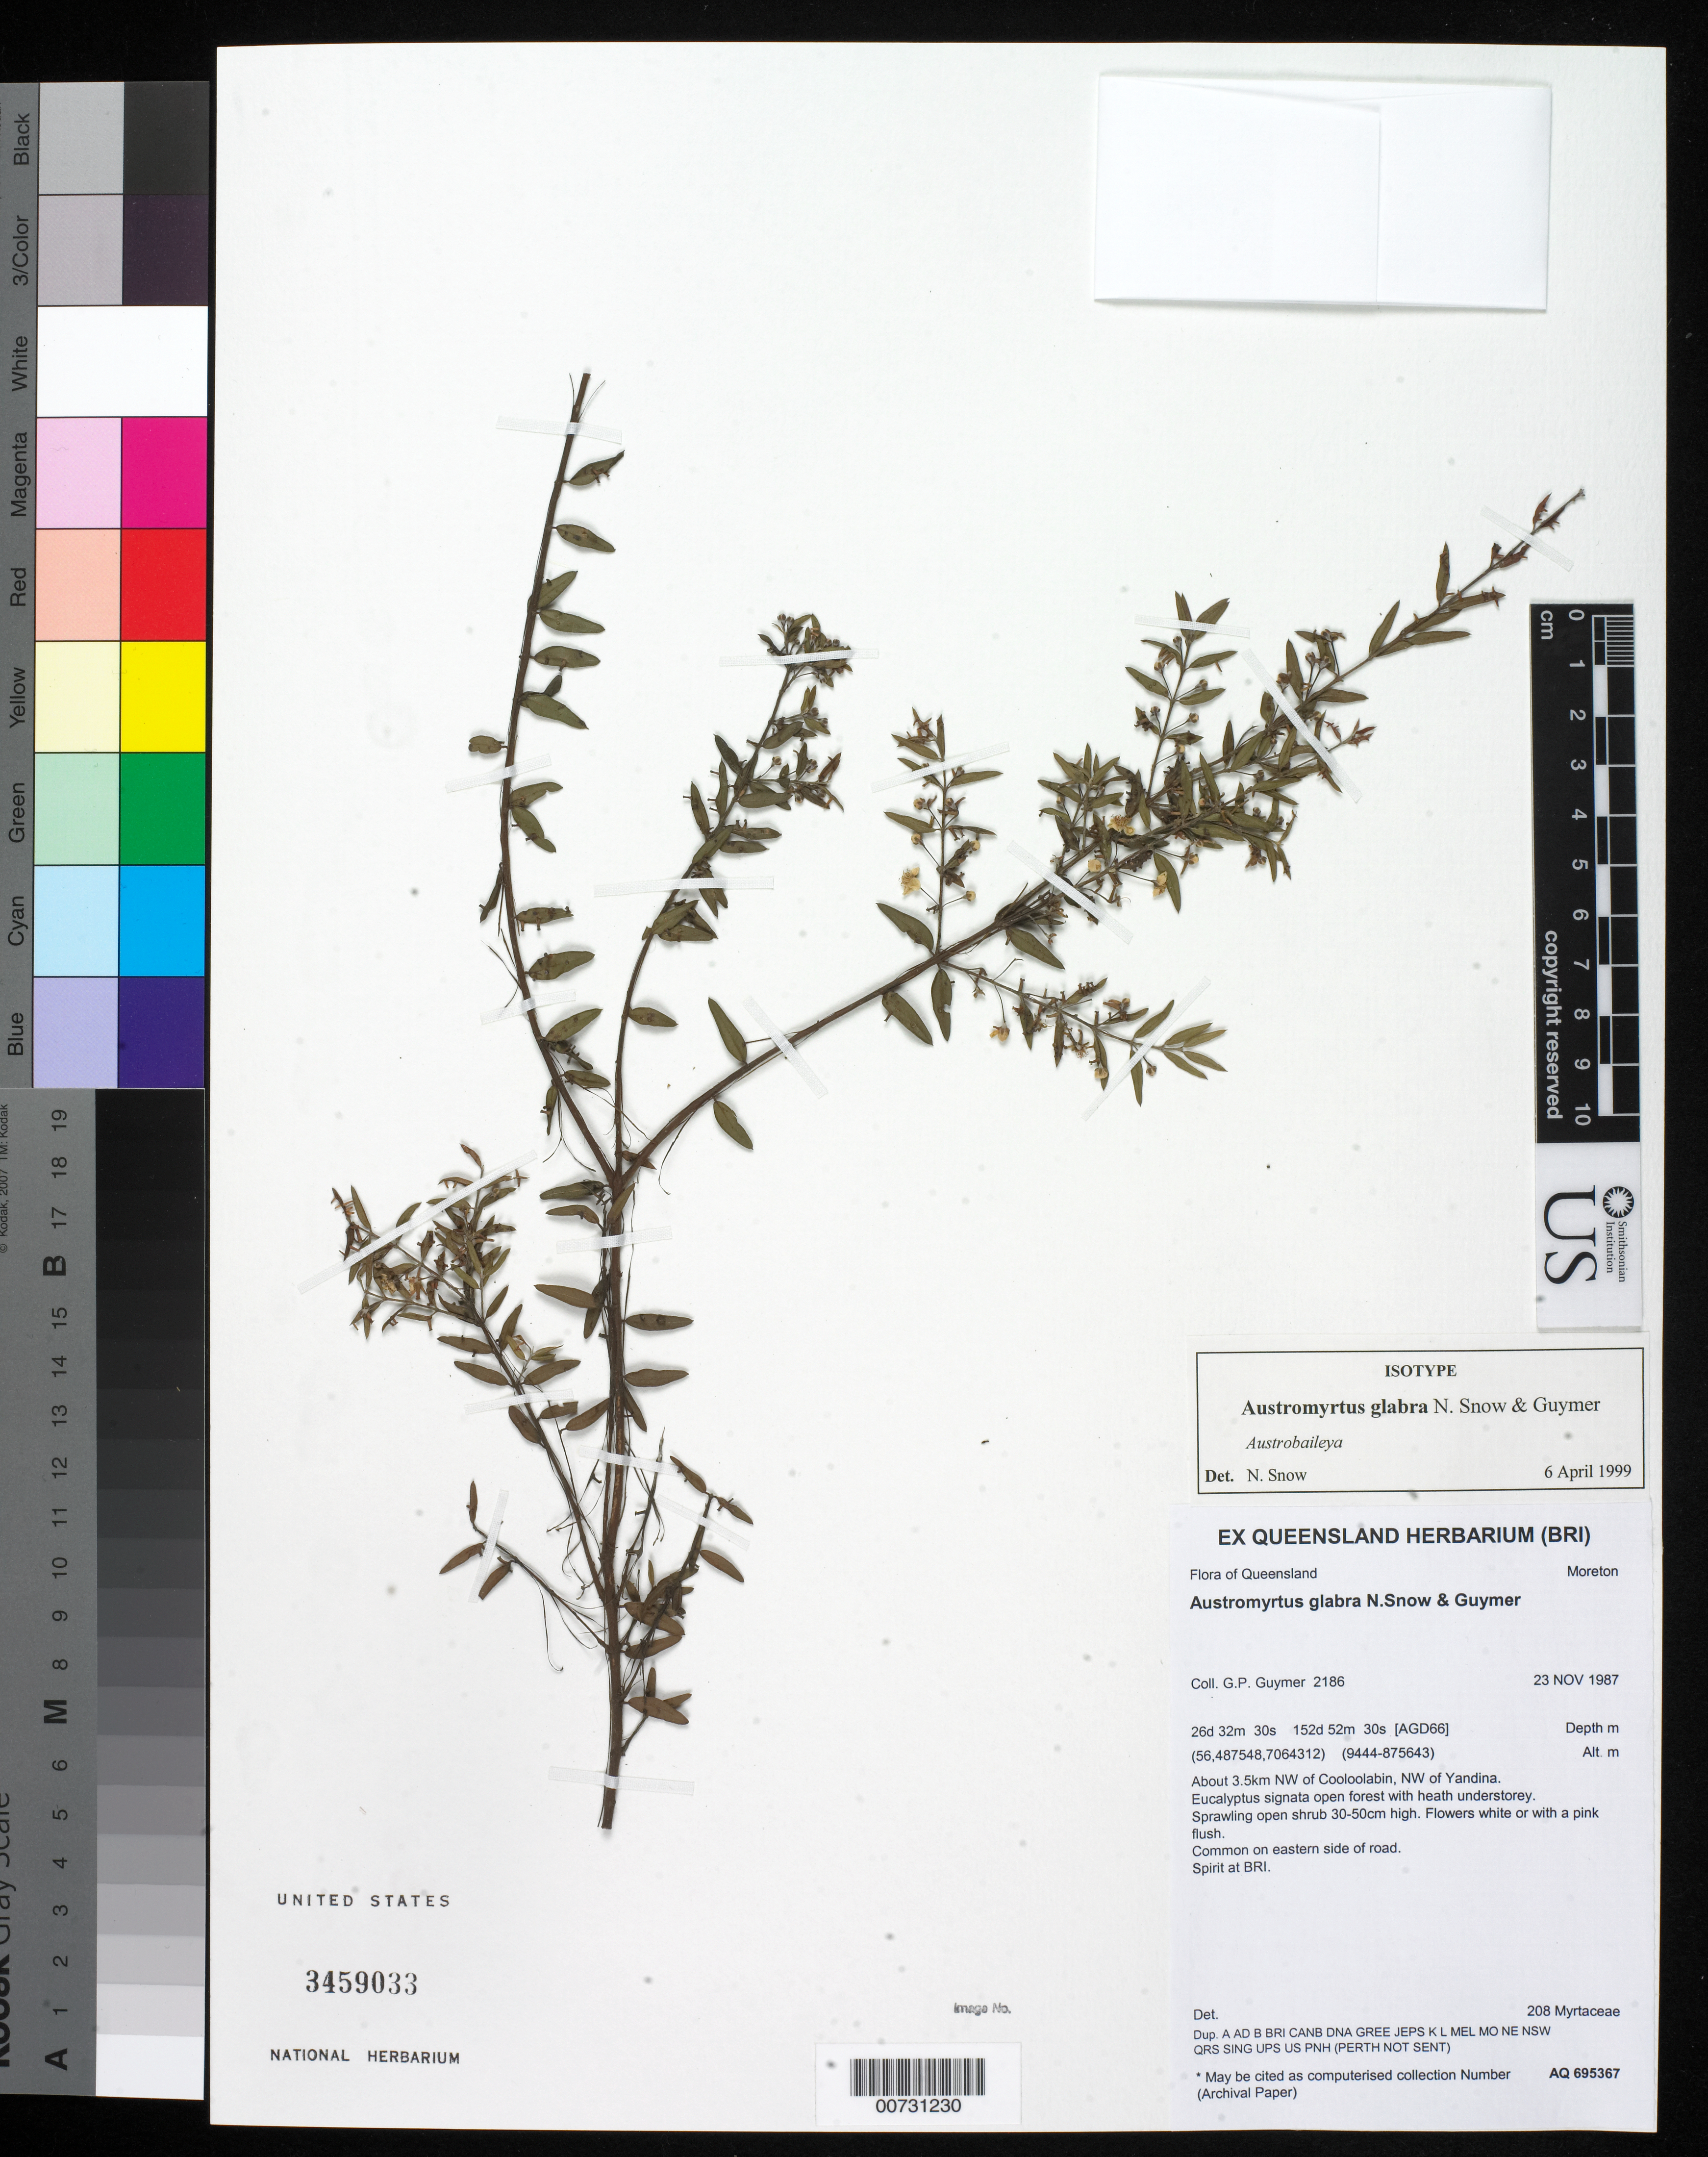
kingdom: Plantae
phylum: Tracheophyta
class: Magnoliopsida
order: Myrtales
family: Myrtaceae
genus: Austromyrtus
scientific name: Austromyrtus glabra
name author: N. Snow & Guymer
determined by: Snow, N. W.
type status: Isotype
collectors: G. P. Guymer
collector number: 2186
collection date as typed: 23 Nov 1987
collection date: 1987-11-23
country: Australia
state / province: Queensland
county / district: Moreton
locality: About 3.5 km NW of Cooloolabin, NW of Yandina.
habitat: Eucalyptus signata open forest with heath understory.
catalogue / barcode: US 3459033